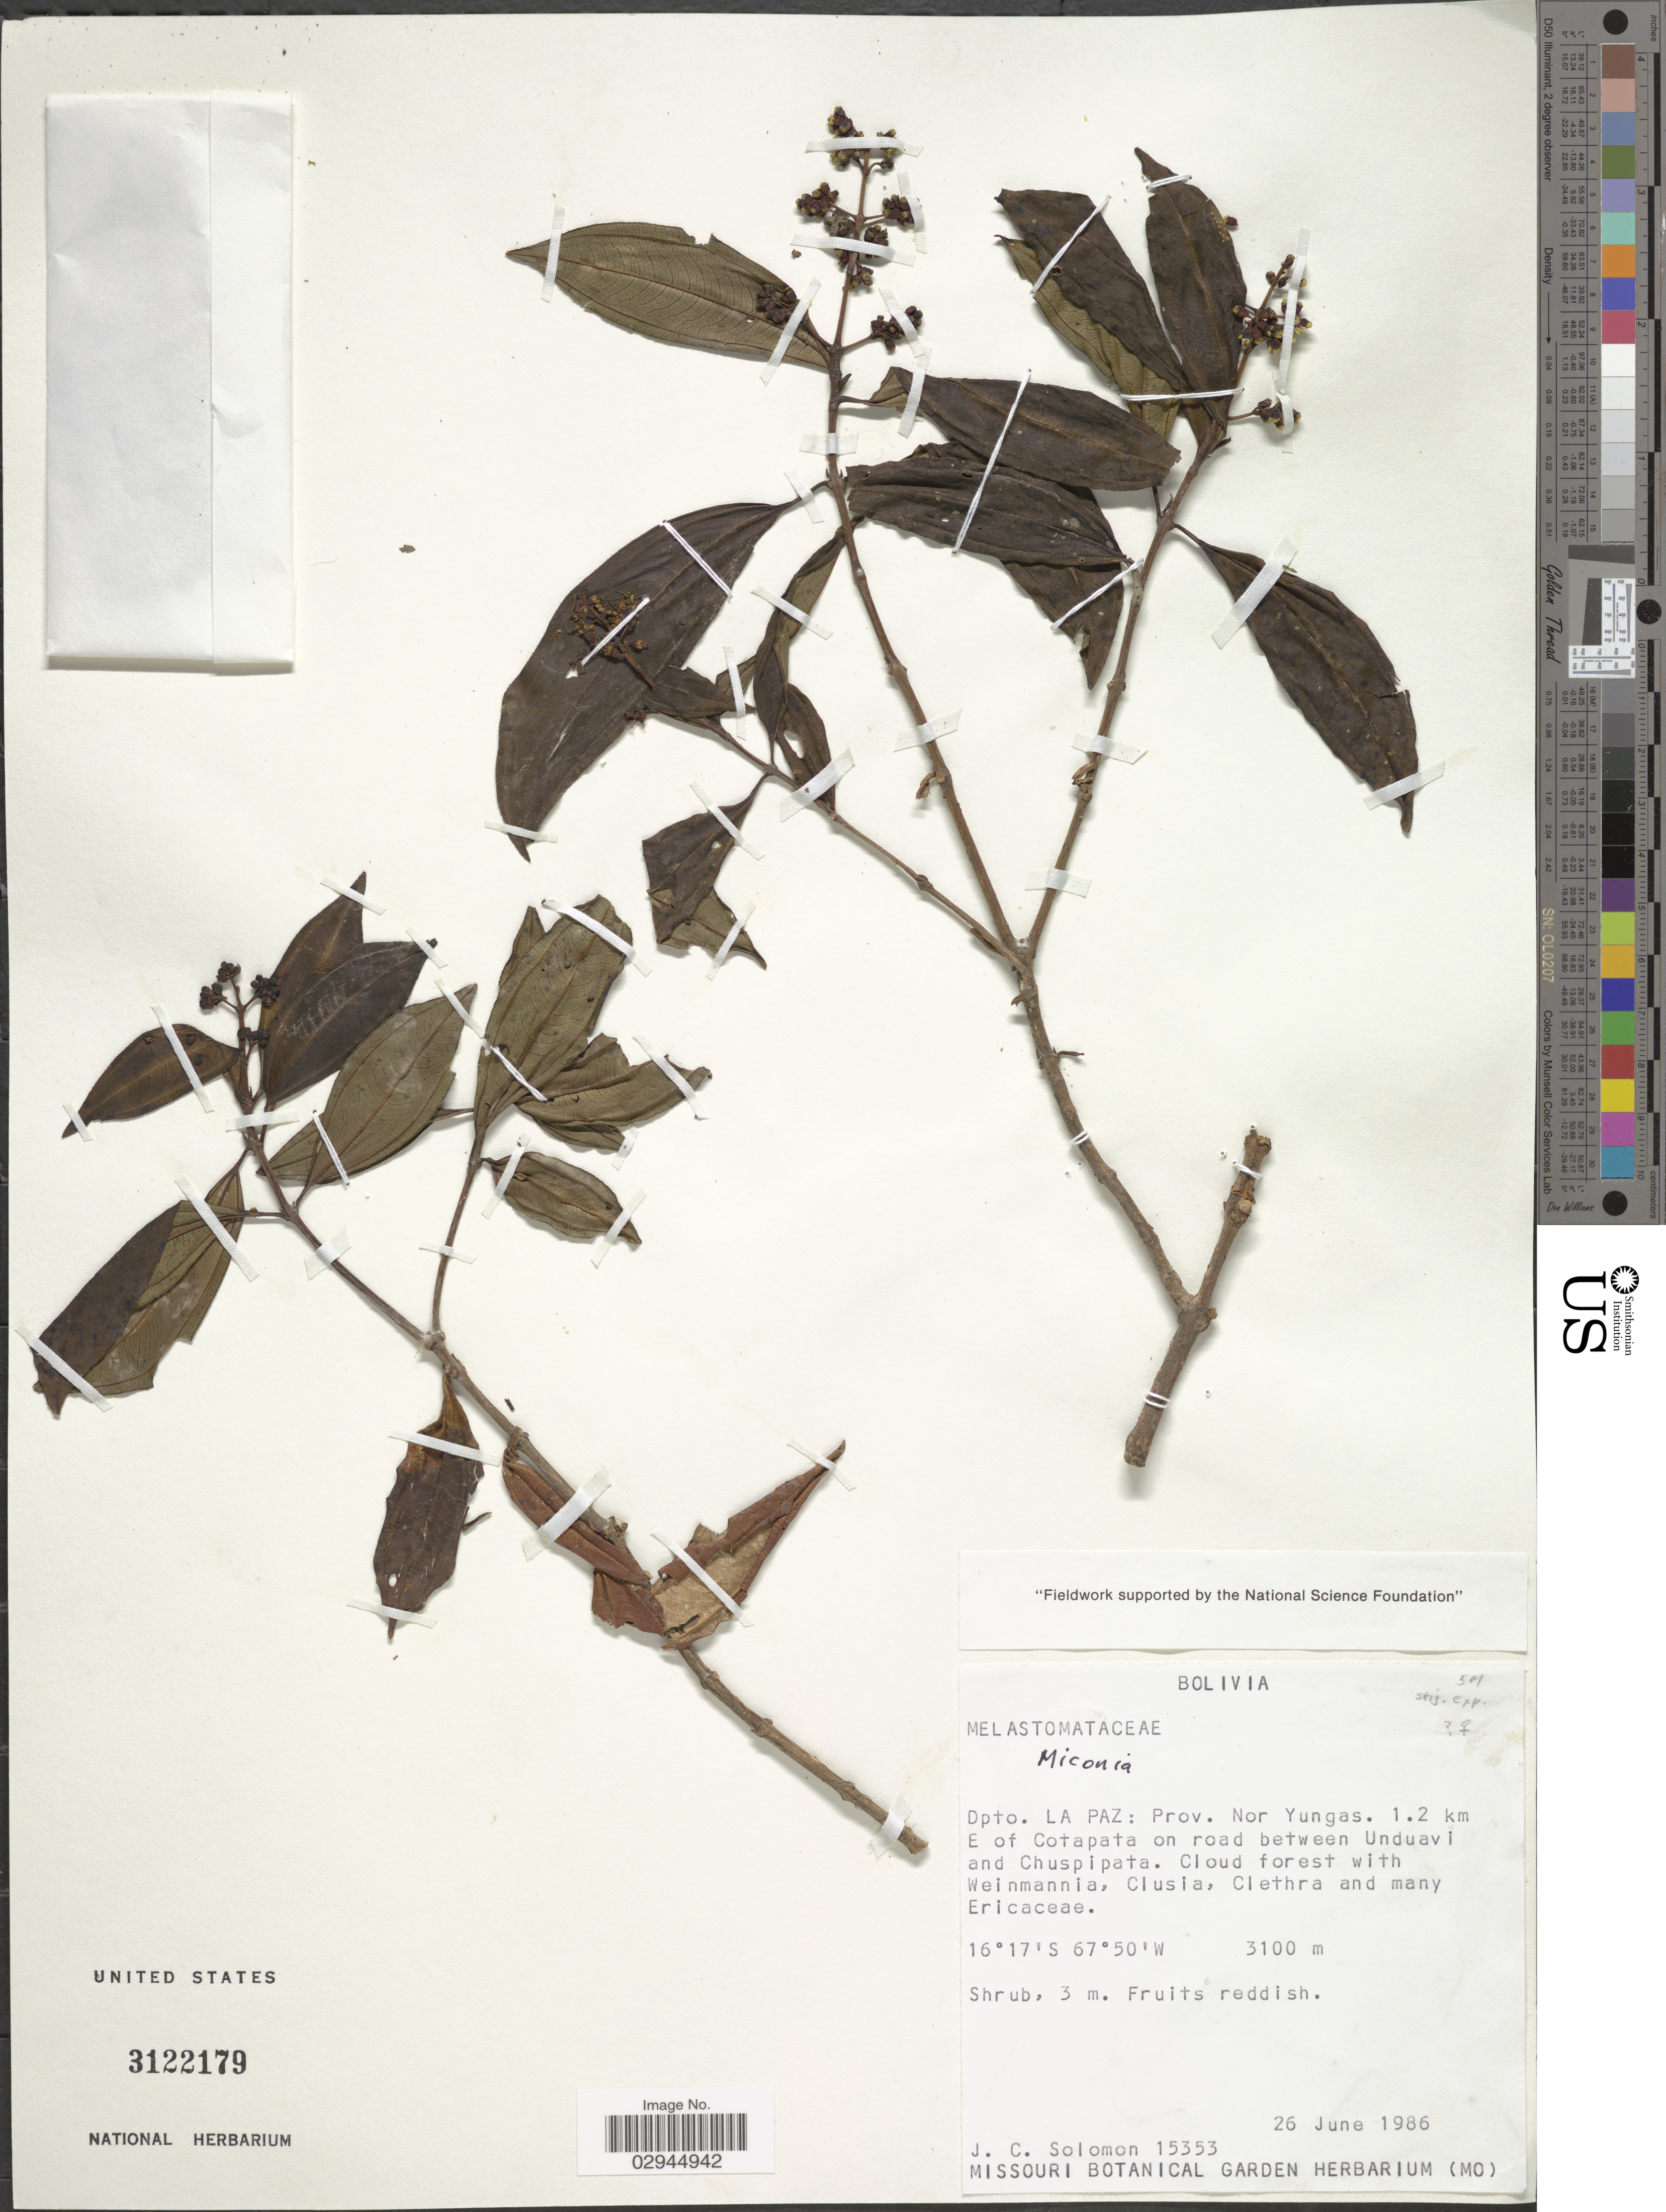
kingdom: Plantae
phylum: Tracheophyta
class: Magnoliopsida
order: Myrtales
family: Melastomataceae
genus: Miconia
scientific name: Miconia sp.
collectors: J. C. Solomon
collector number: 15353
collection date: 1986-06-26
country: Bolivia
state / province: La Paz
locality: Dpto. La Paz: Prov. Nor Yungas, 1.2 km E of Cotapata on road between Unduavi and Chuspipata.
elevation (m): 3100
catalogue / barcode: US 3122179